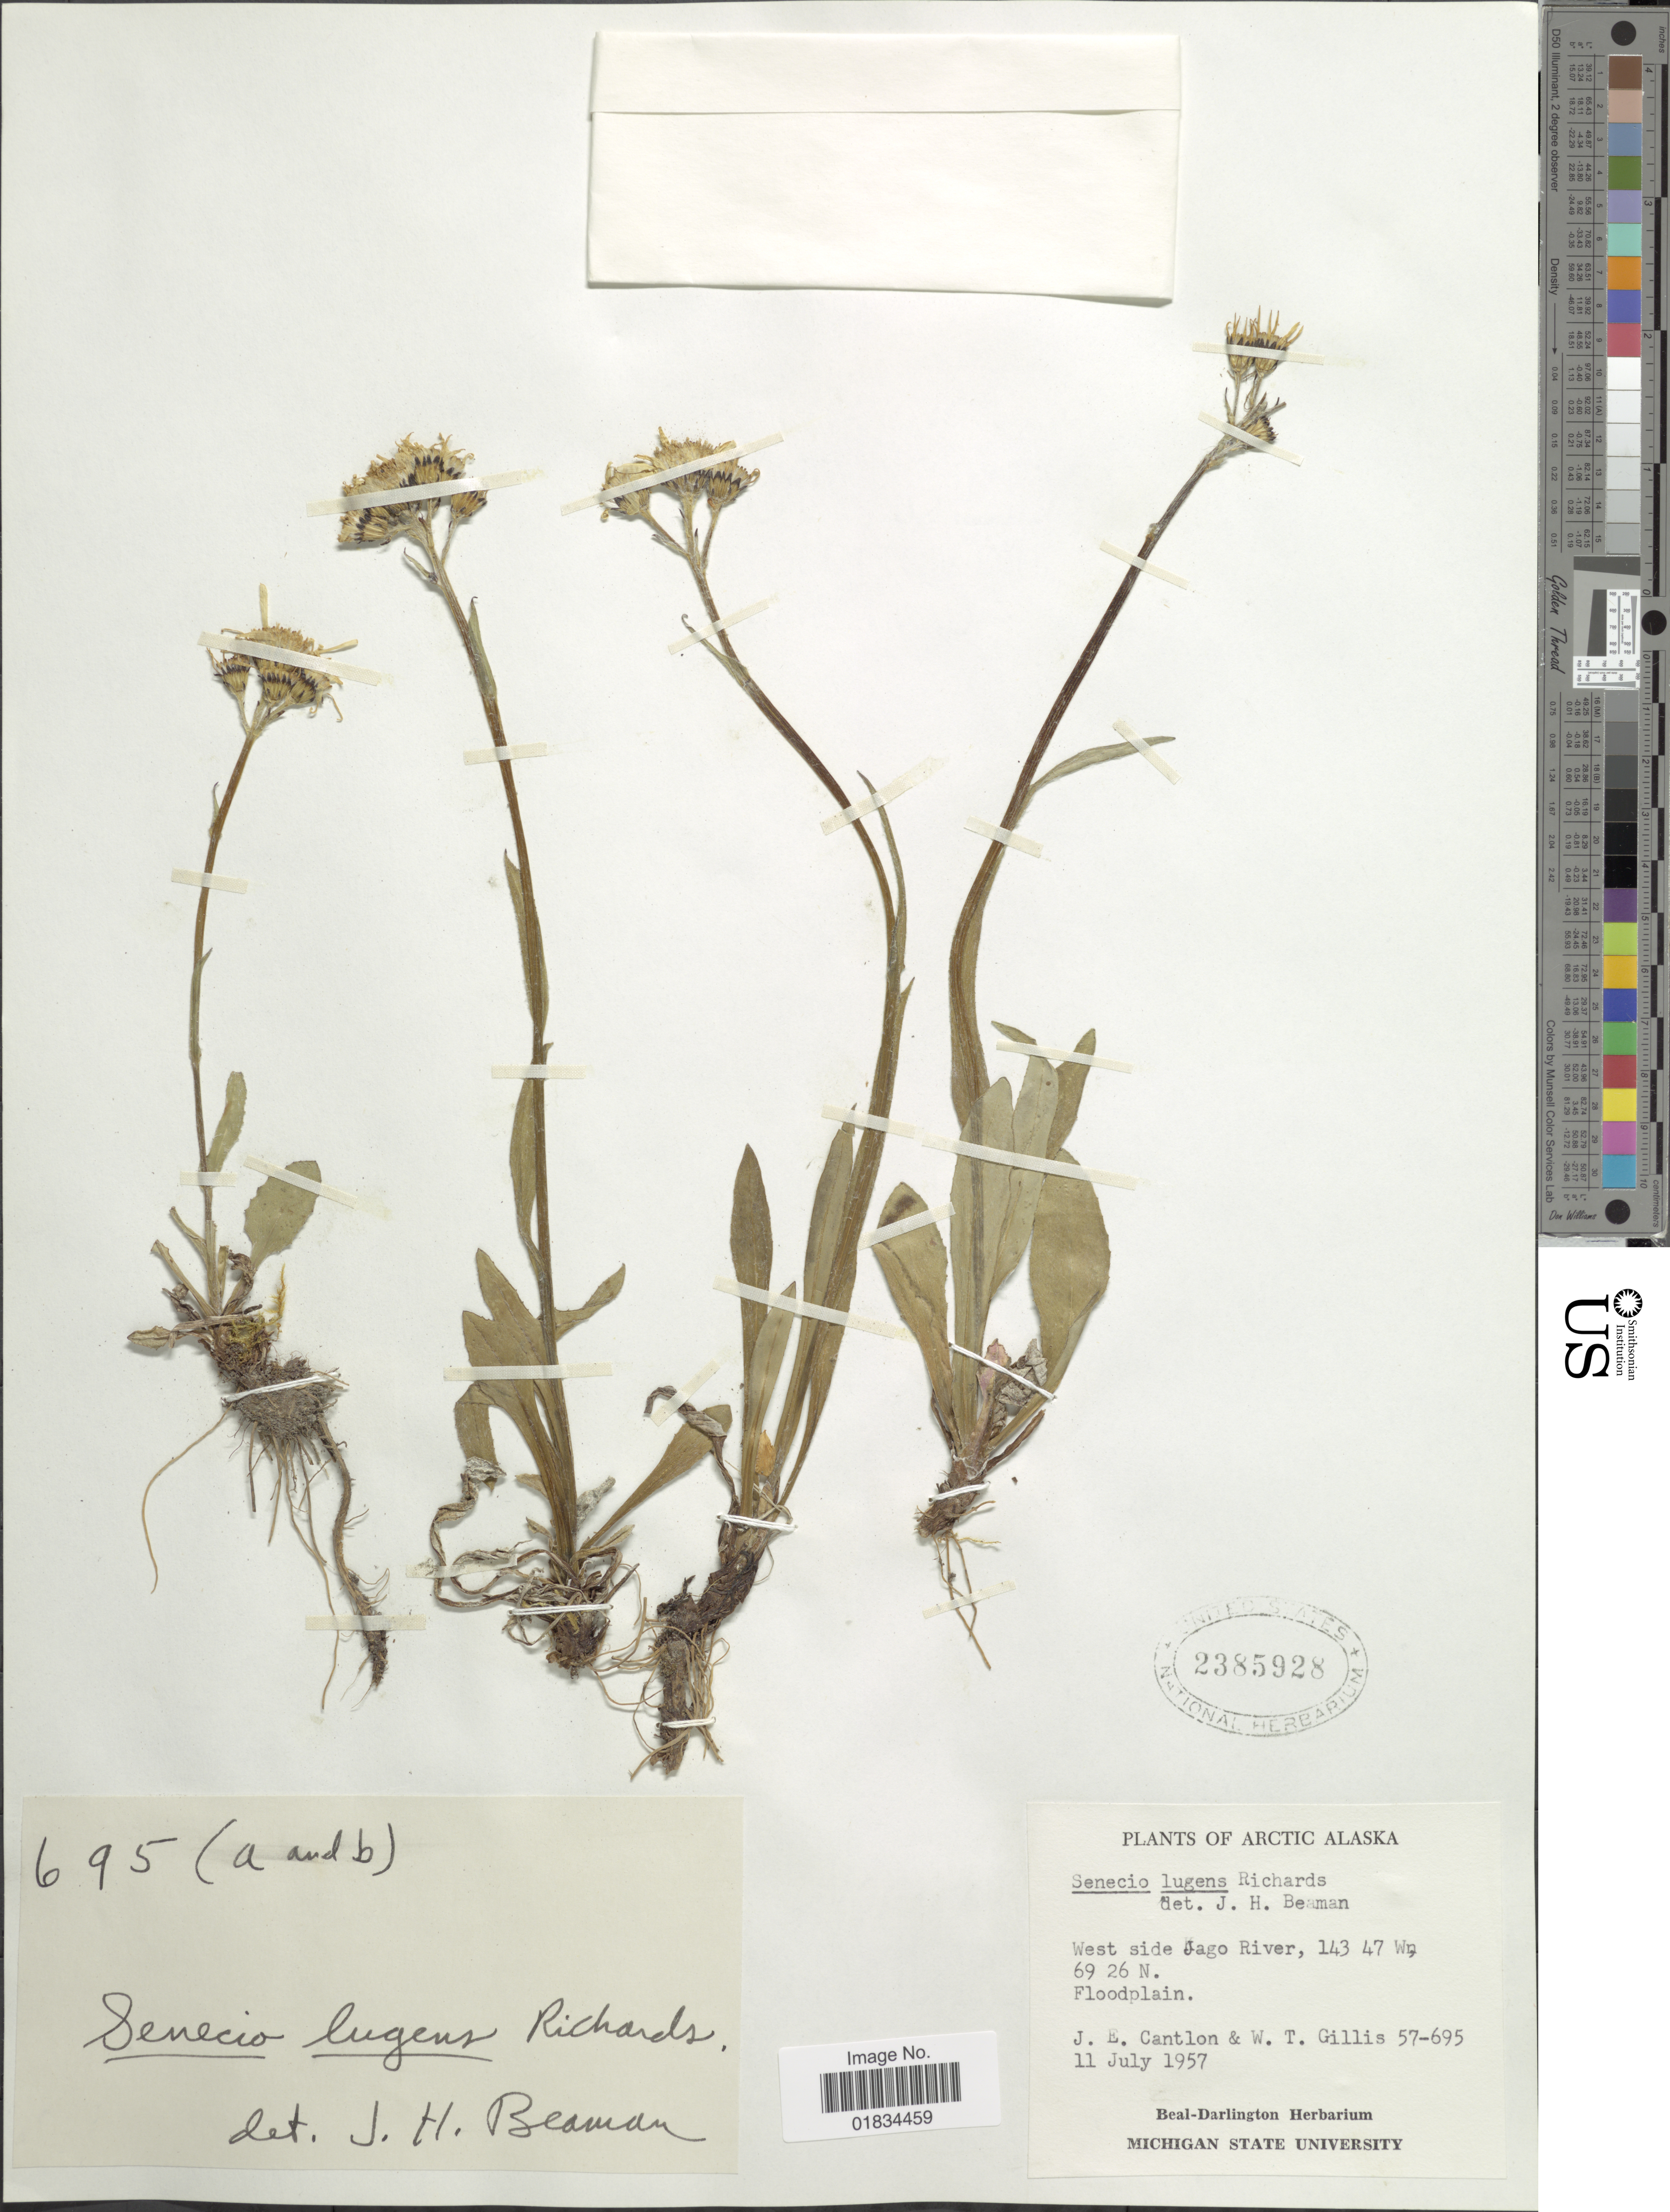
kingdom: Plantae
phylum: Tracheophyta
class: Magnoliopsida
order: Asterales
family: Asteraceae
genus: Senecio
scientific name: Senecio lugens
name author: Richardson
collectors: J. Cantlon & W. T. Gillis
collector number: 57-695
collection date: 1957-07-11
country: United States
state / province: Alaska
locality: Arctic Alaska, West side Jago River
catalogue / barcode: US 2385928